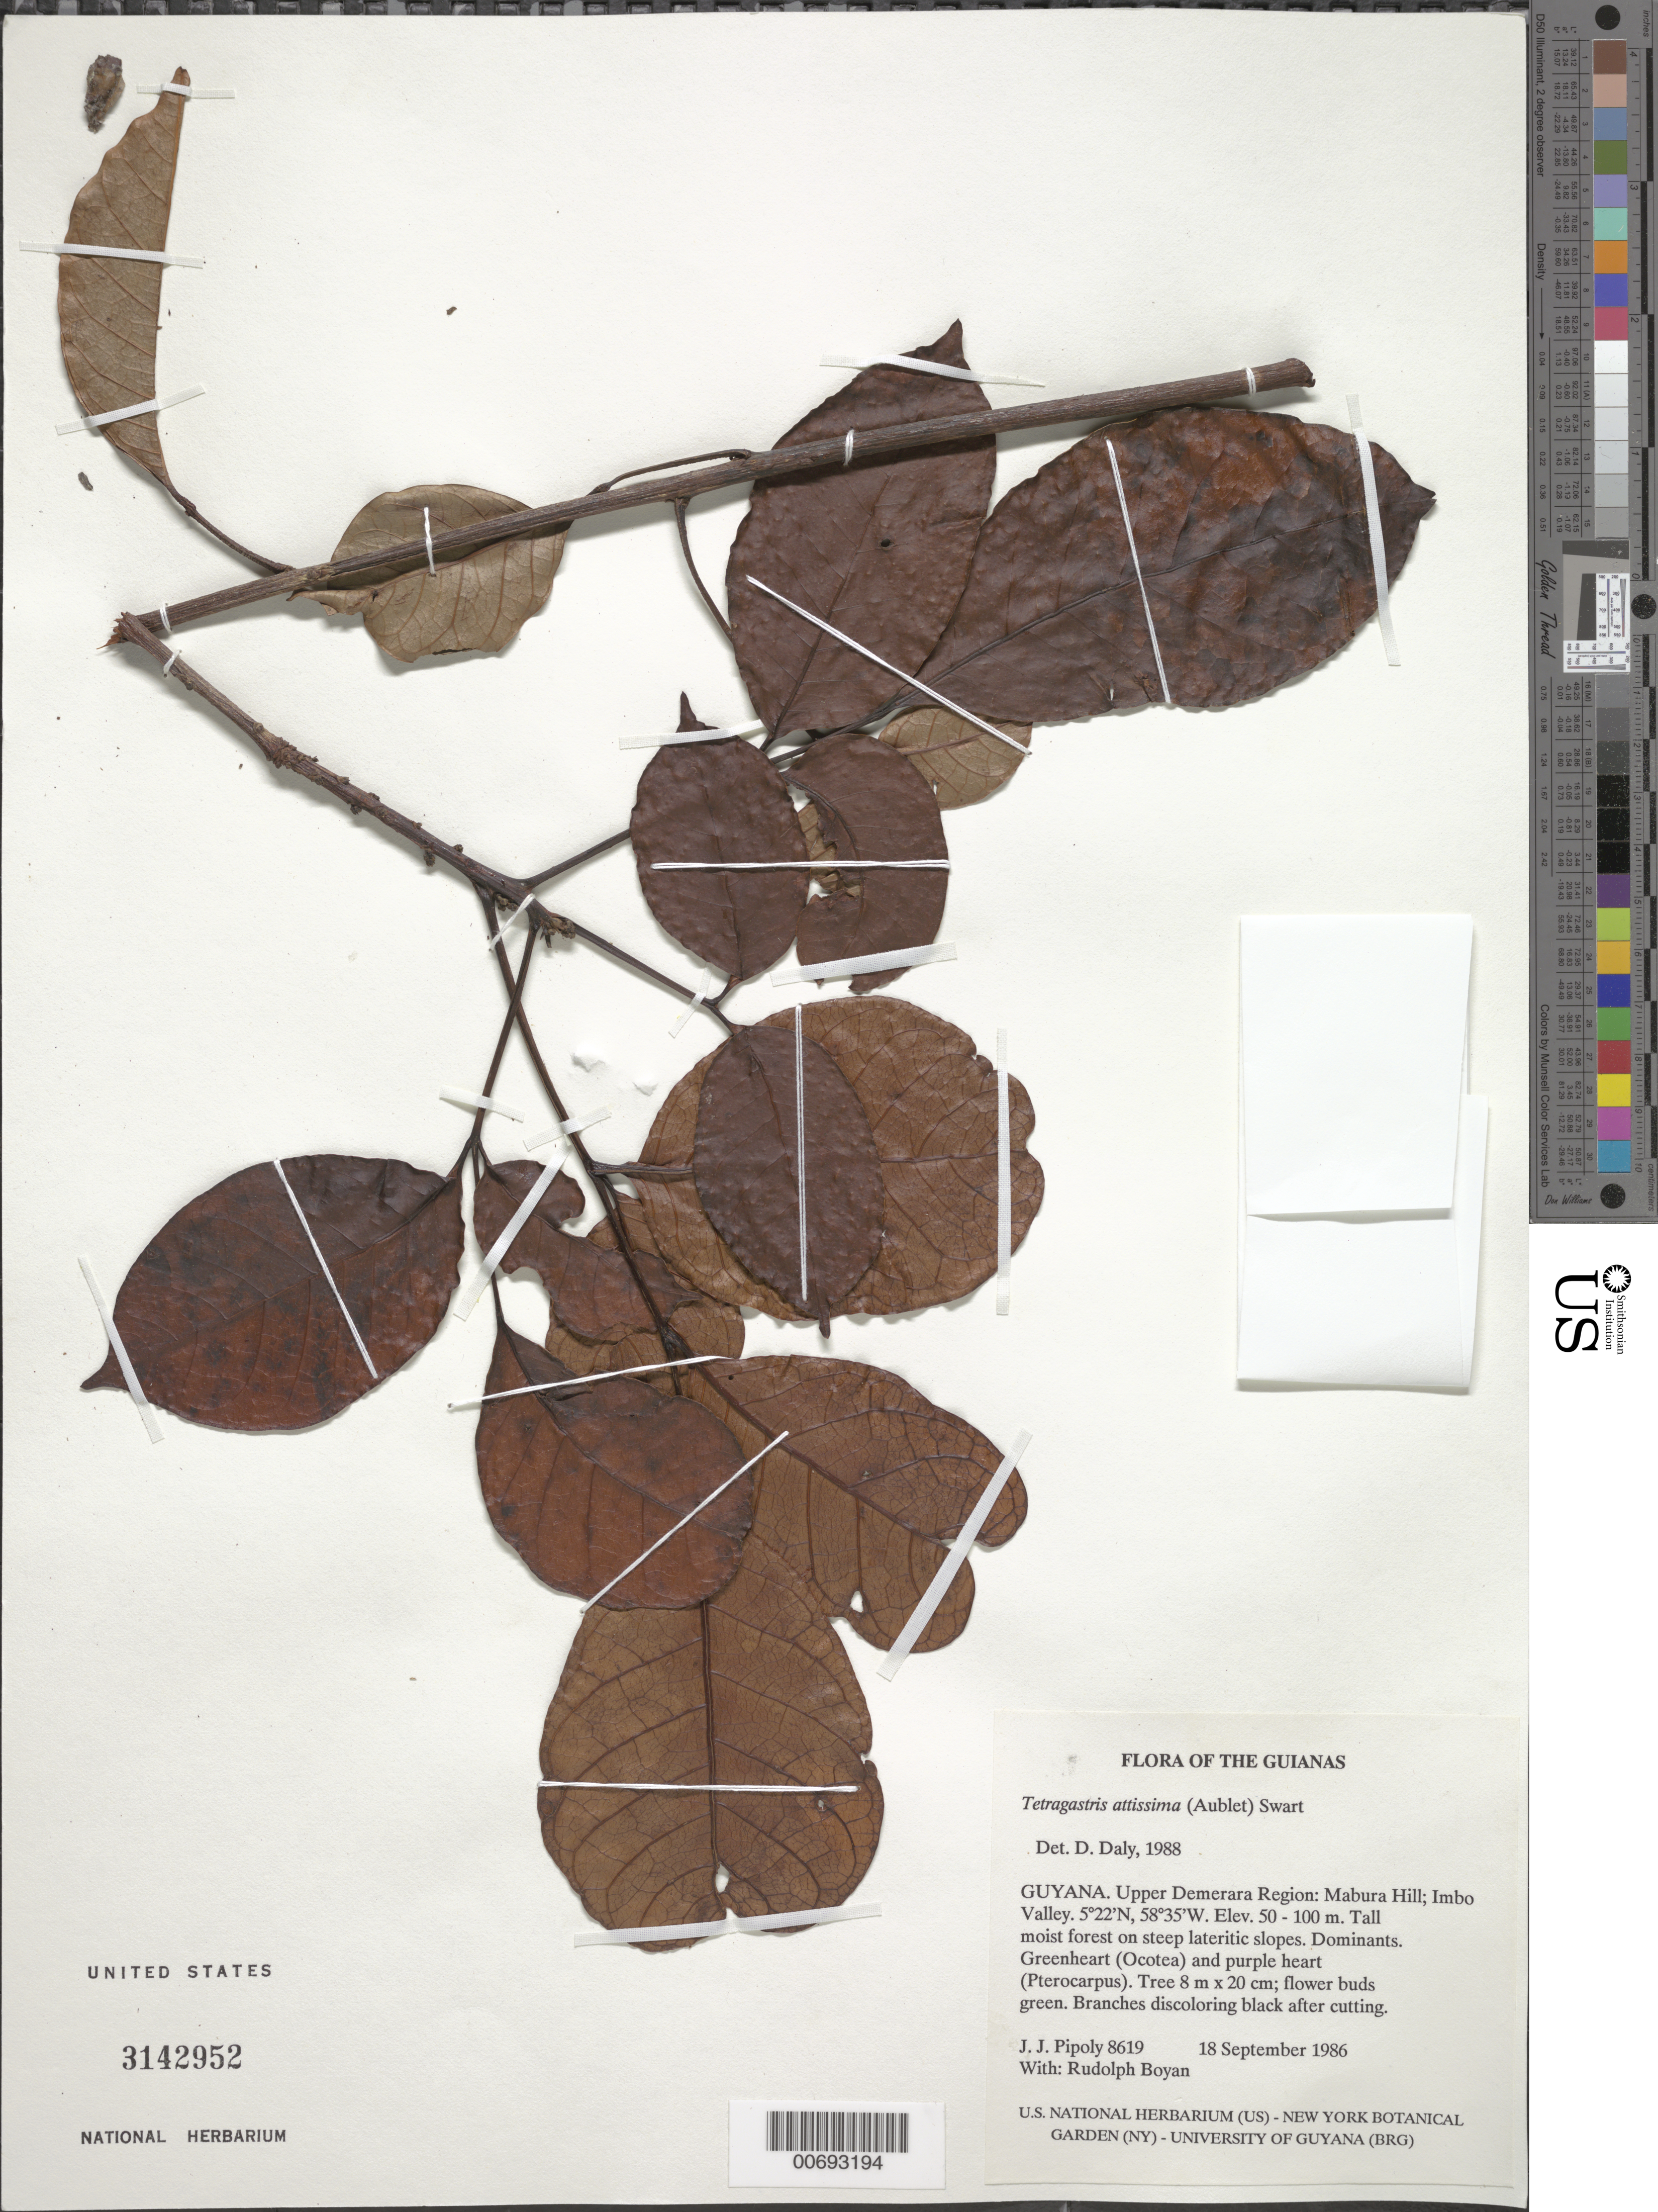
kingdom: Plantae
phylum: Tracheophyta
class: Magnoliopsida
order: Sapindales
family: Burseraceae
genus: Protium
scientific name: Protium altissimum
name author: (Aubl.) Marchand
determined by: Daly, Douglas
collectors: J. J. Pipoly & R. Boyan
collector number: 8619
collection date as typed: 18 September 1986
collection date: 1986-09-18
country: Guyana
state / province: U. Demerara-Berbice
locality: Mabura Hill; Imbo Valley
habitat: Tall moist forest on steep lateritic slopes. Dominants. Greenheart (Ocotea) and purple heart (Pterocarpus)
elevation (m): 50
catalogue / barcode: US 3142952